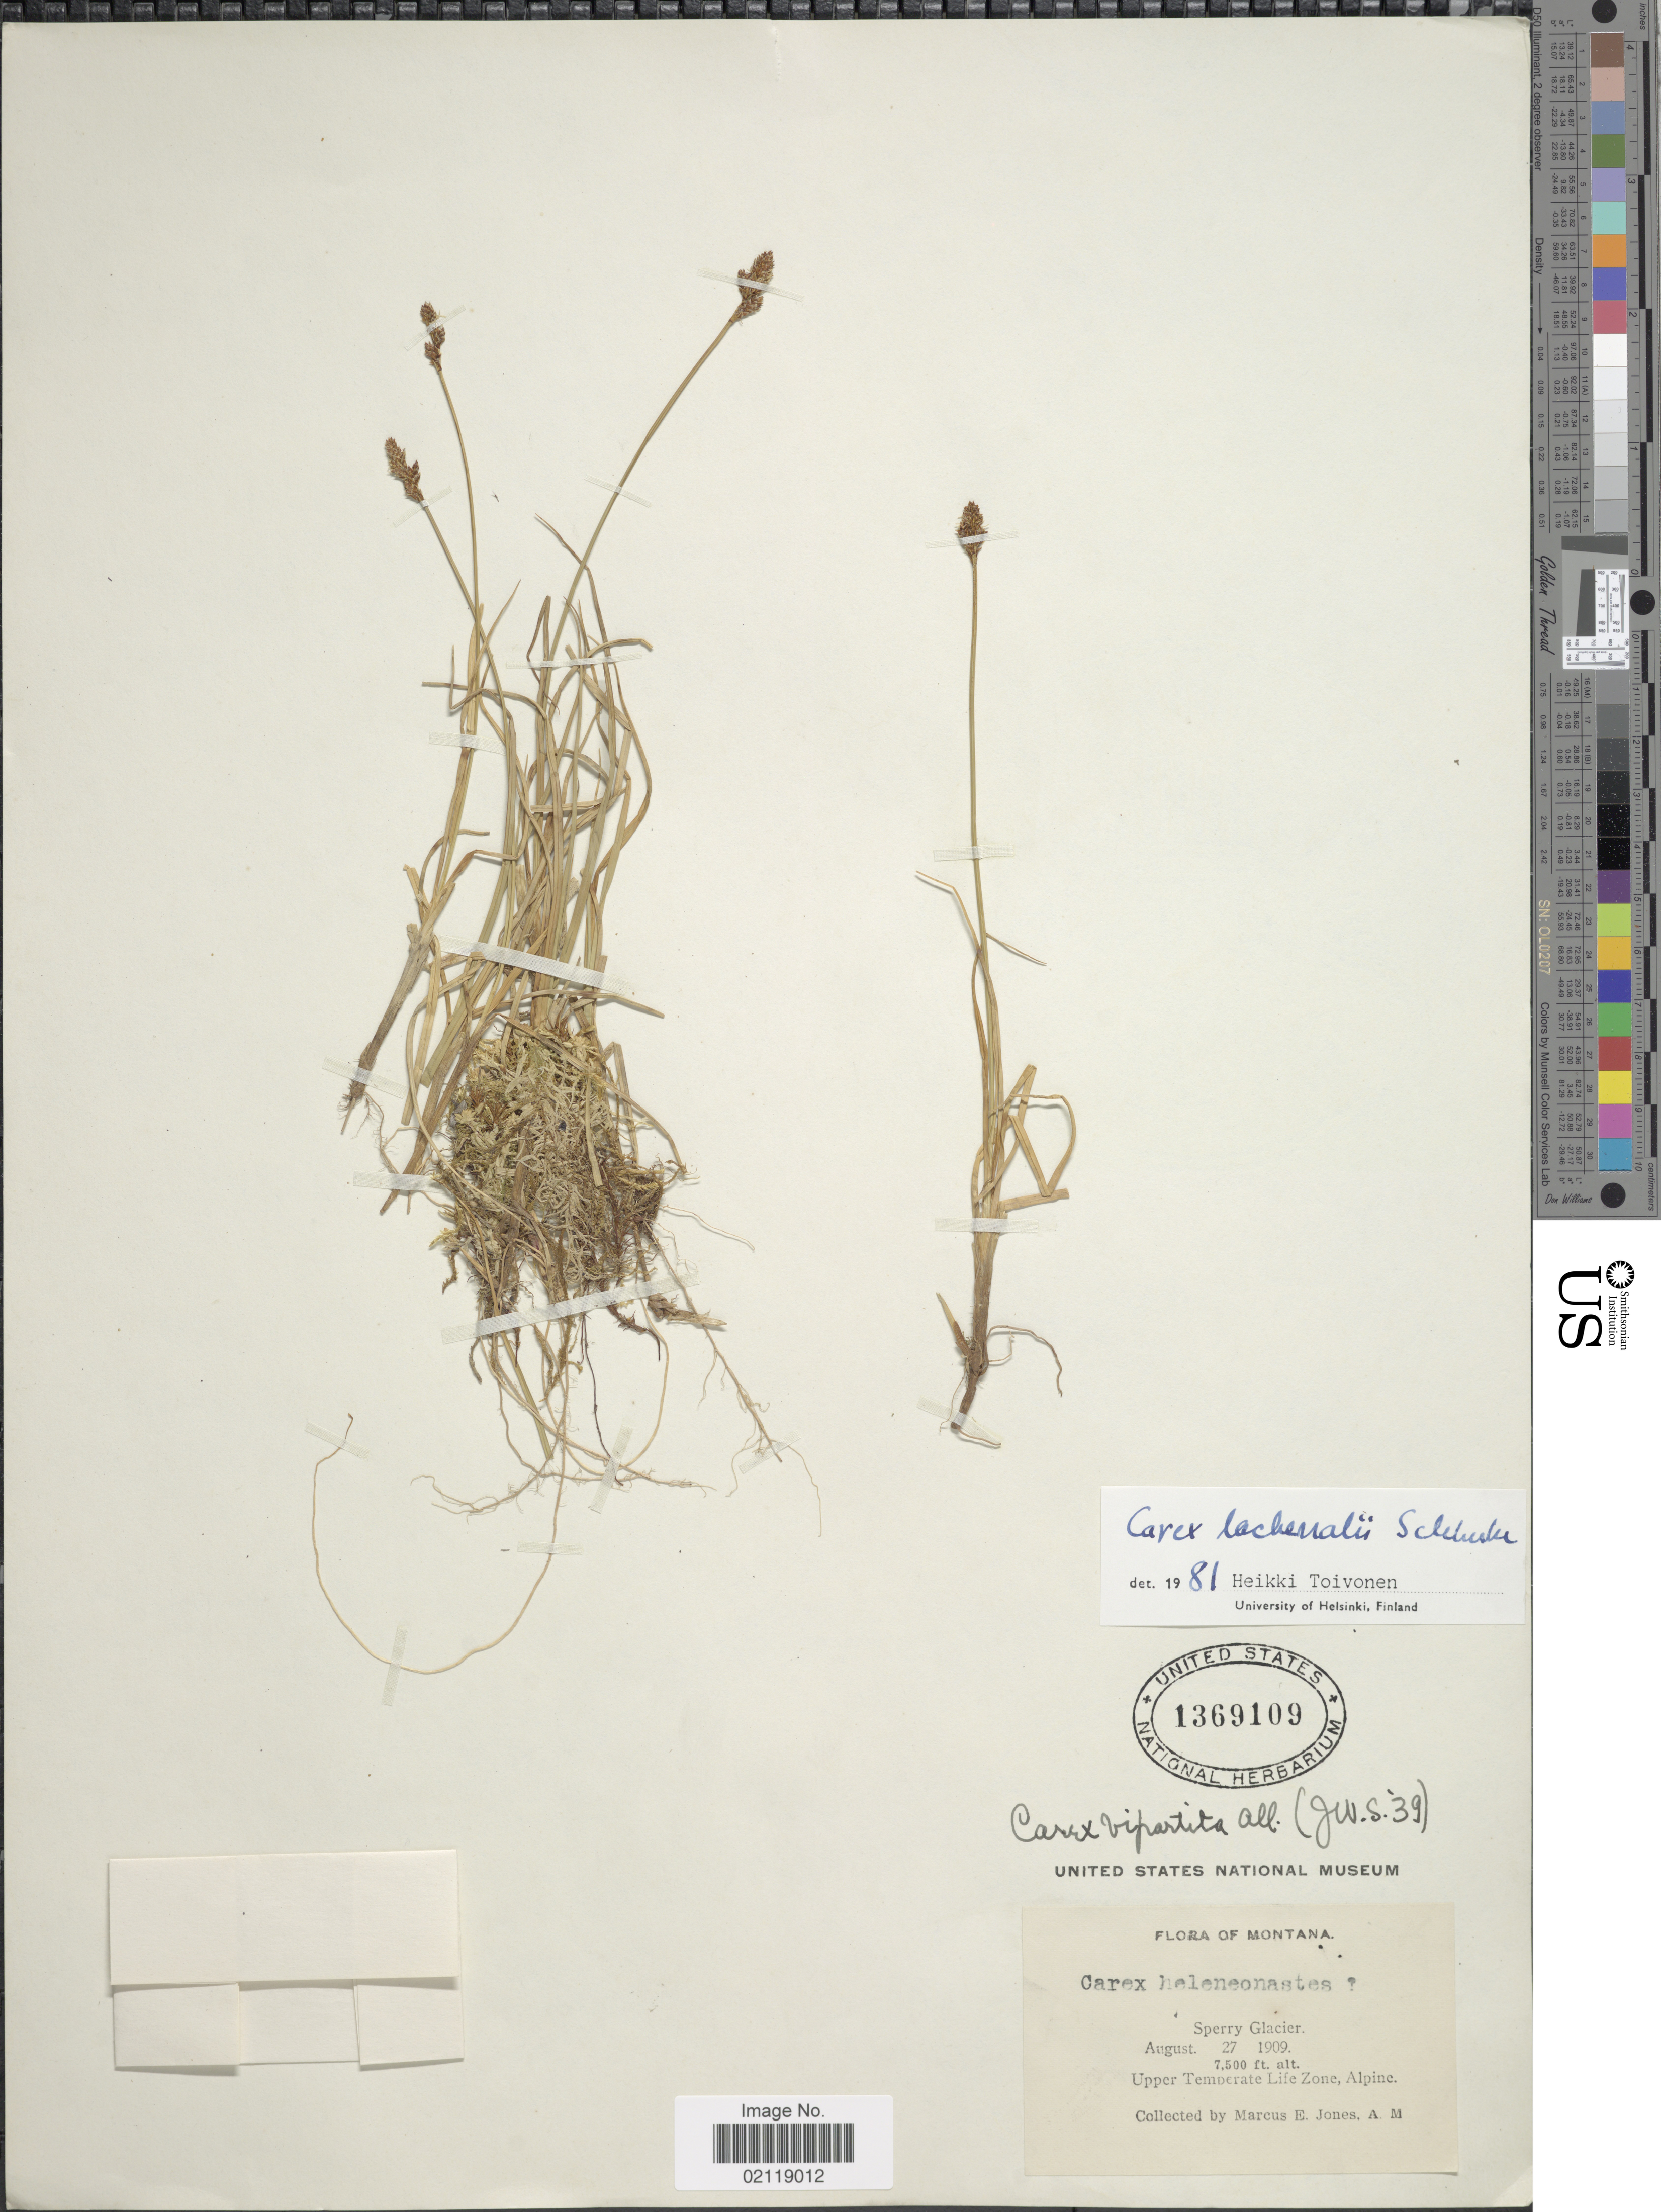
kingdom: Plantae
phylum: Tracheophyta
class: Liliopsida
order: Poales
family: Cyperaceae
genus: Carex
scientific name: Carex lachenalii subsp. lachenalii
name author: Schkuhr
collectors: M. E. Jones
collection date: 1909-08-27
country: United States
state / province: Montana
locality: Sperry Glacier. Upper Temperate Life Zone, Alpine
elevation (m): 2286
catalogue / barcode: US 1369109